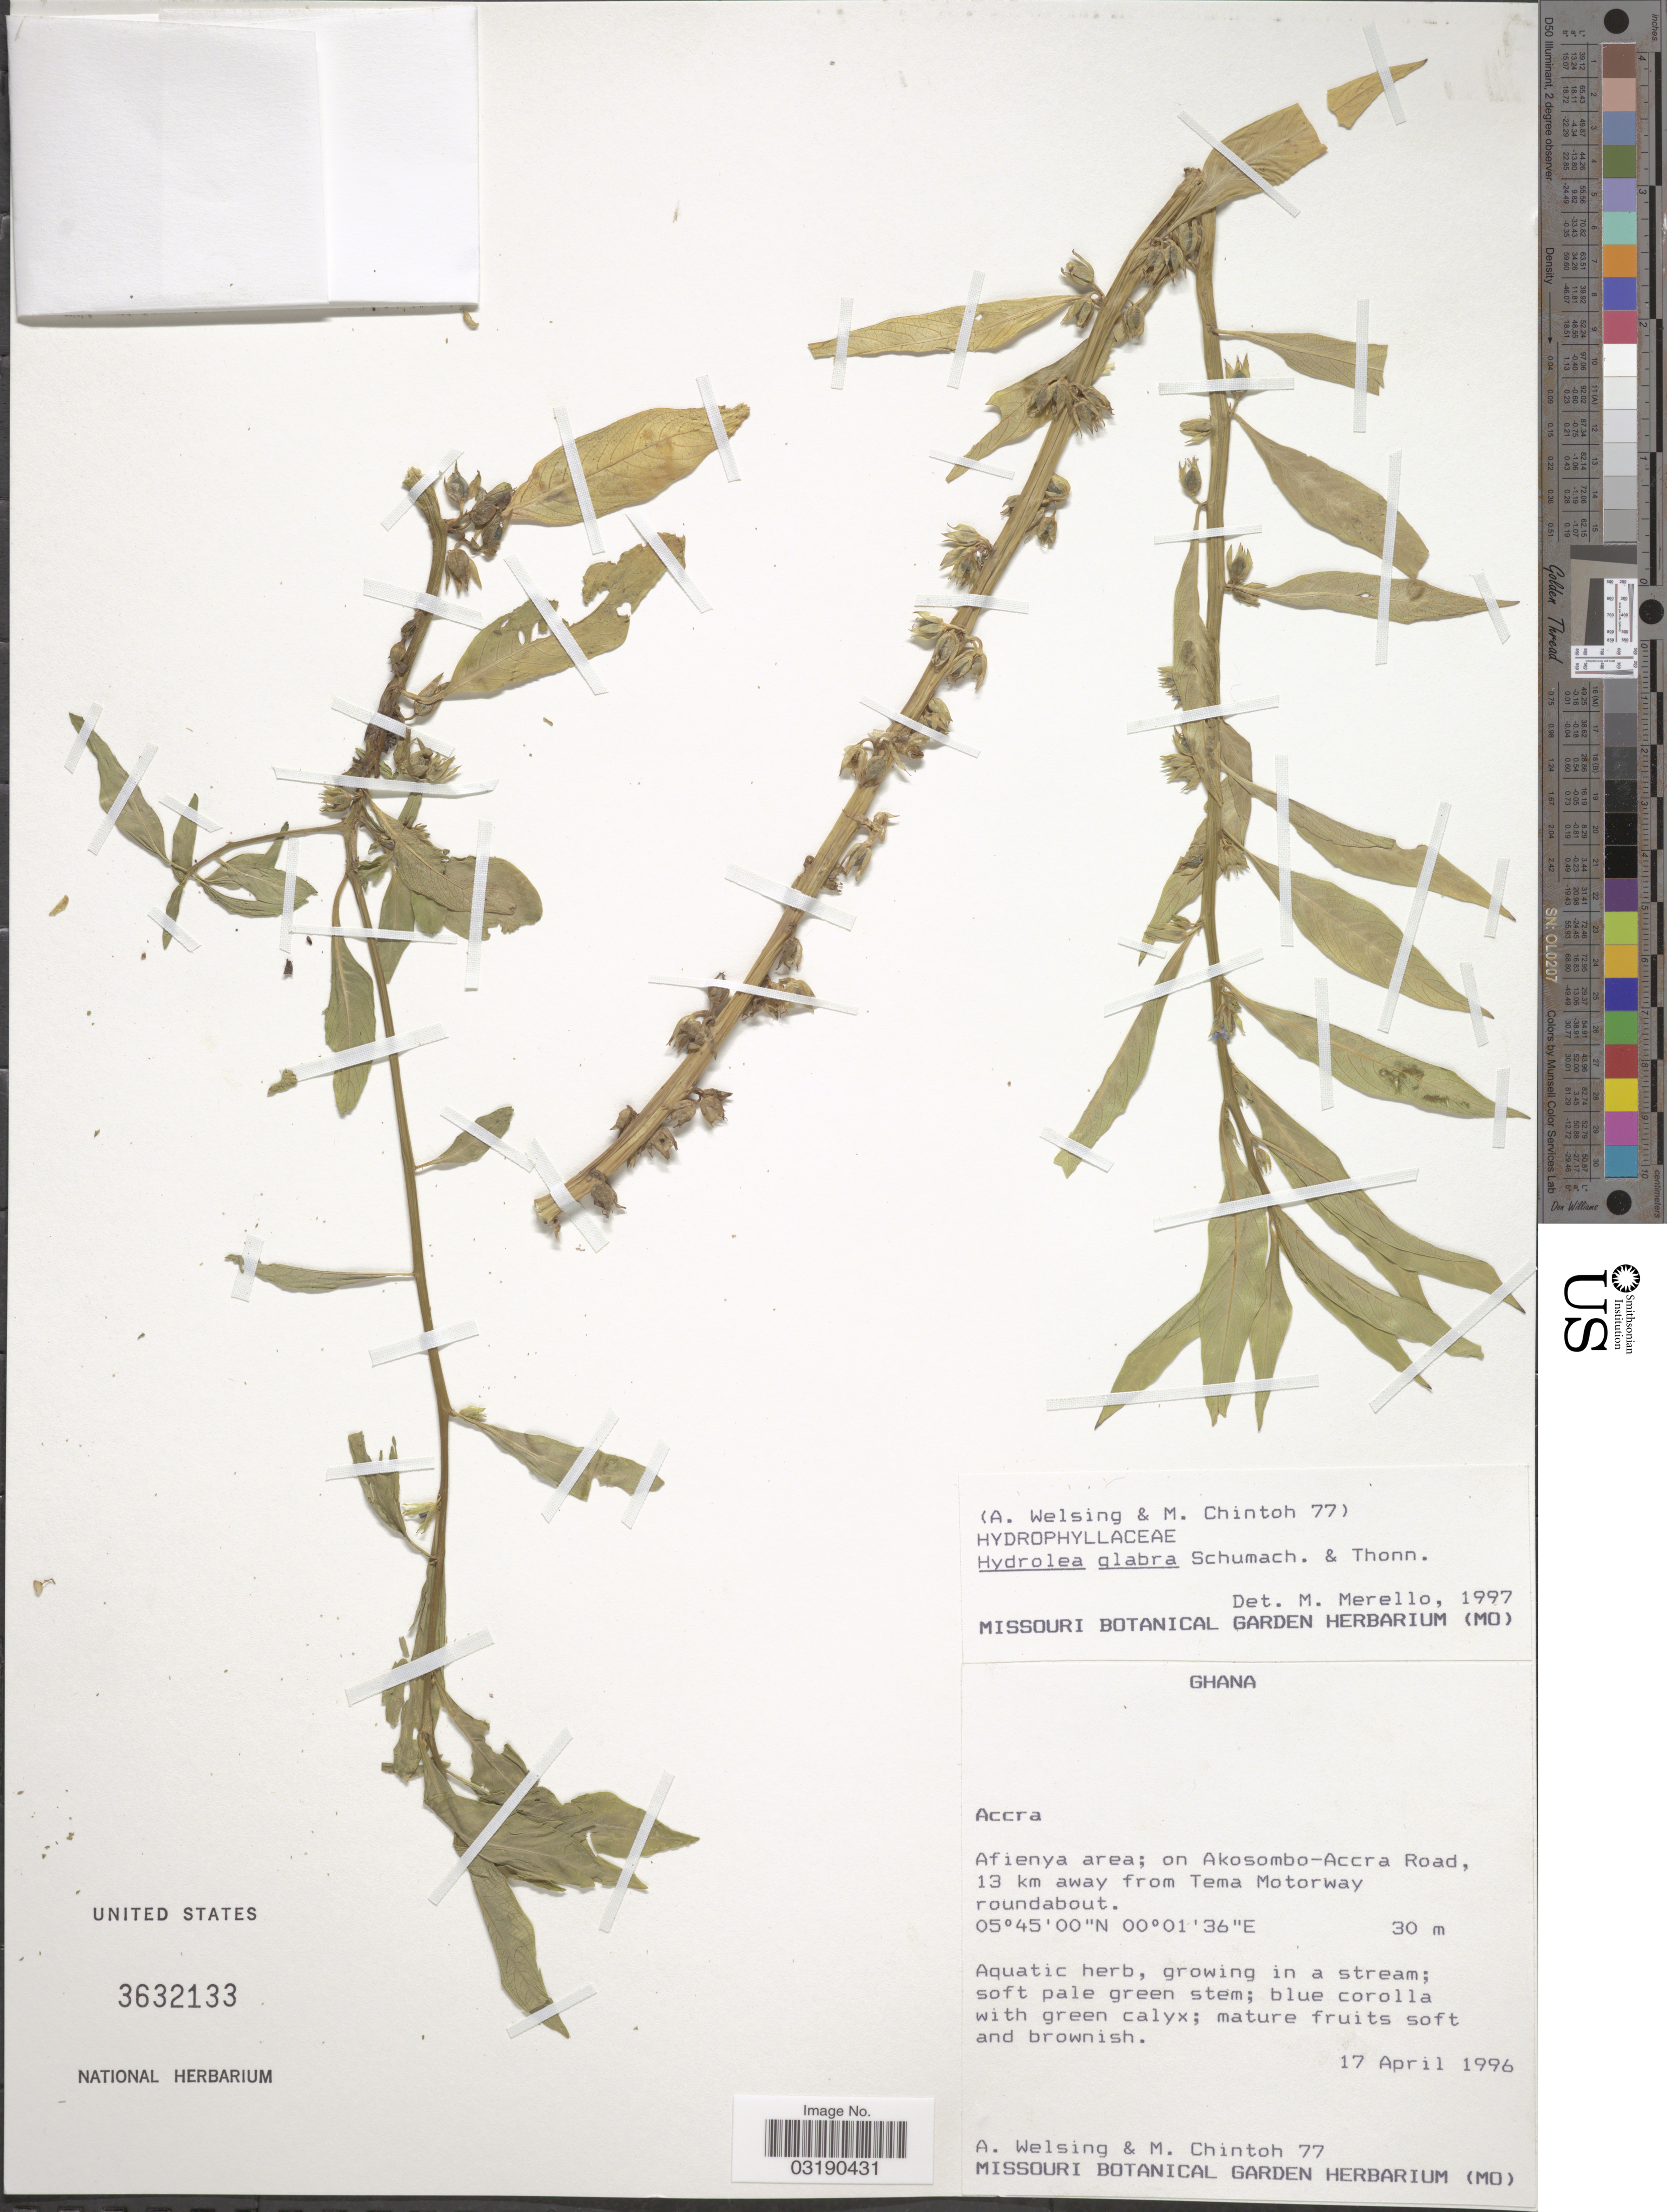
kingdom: Plantae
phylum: Tracheophyta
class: Magnoliopsida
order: Solanales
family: Hydroleaceae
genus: Hydrolea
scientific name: Hydrolea glabra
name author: Schumach. & Thonn.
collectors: A. Welsing & M. Chintoh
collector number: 77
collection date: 1996-04-17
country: Ghana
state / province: Greater Accra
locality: Accra. Afienya area; on Akosombo-Accra Road, 13 km away from Tema Motorway roundabout.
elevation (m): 30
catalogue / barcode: US 3632133